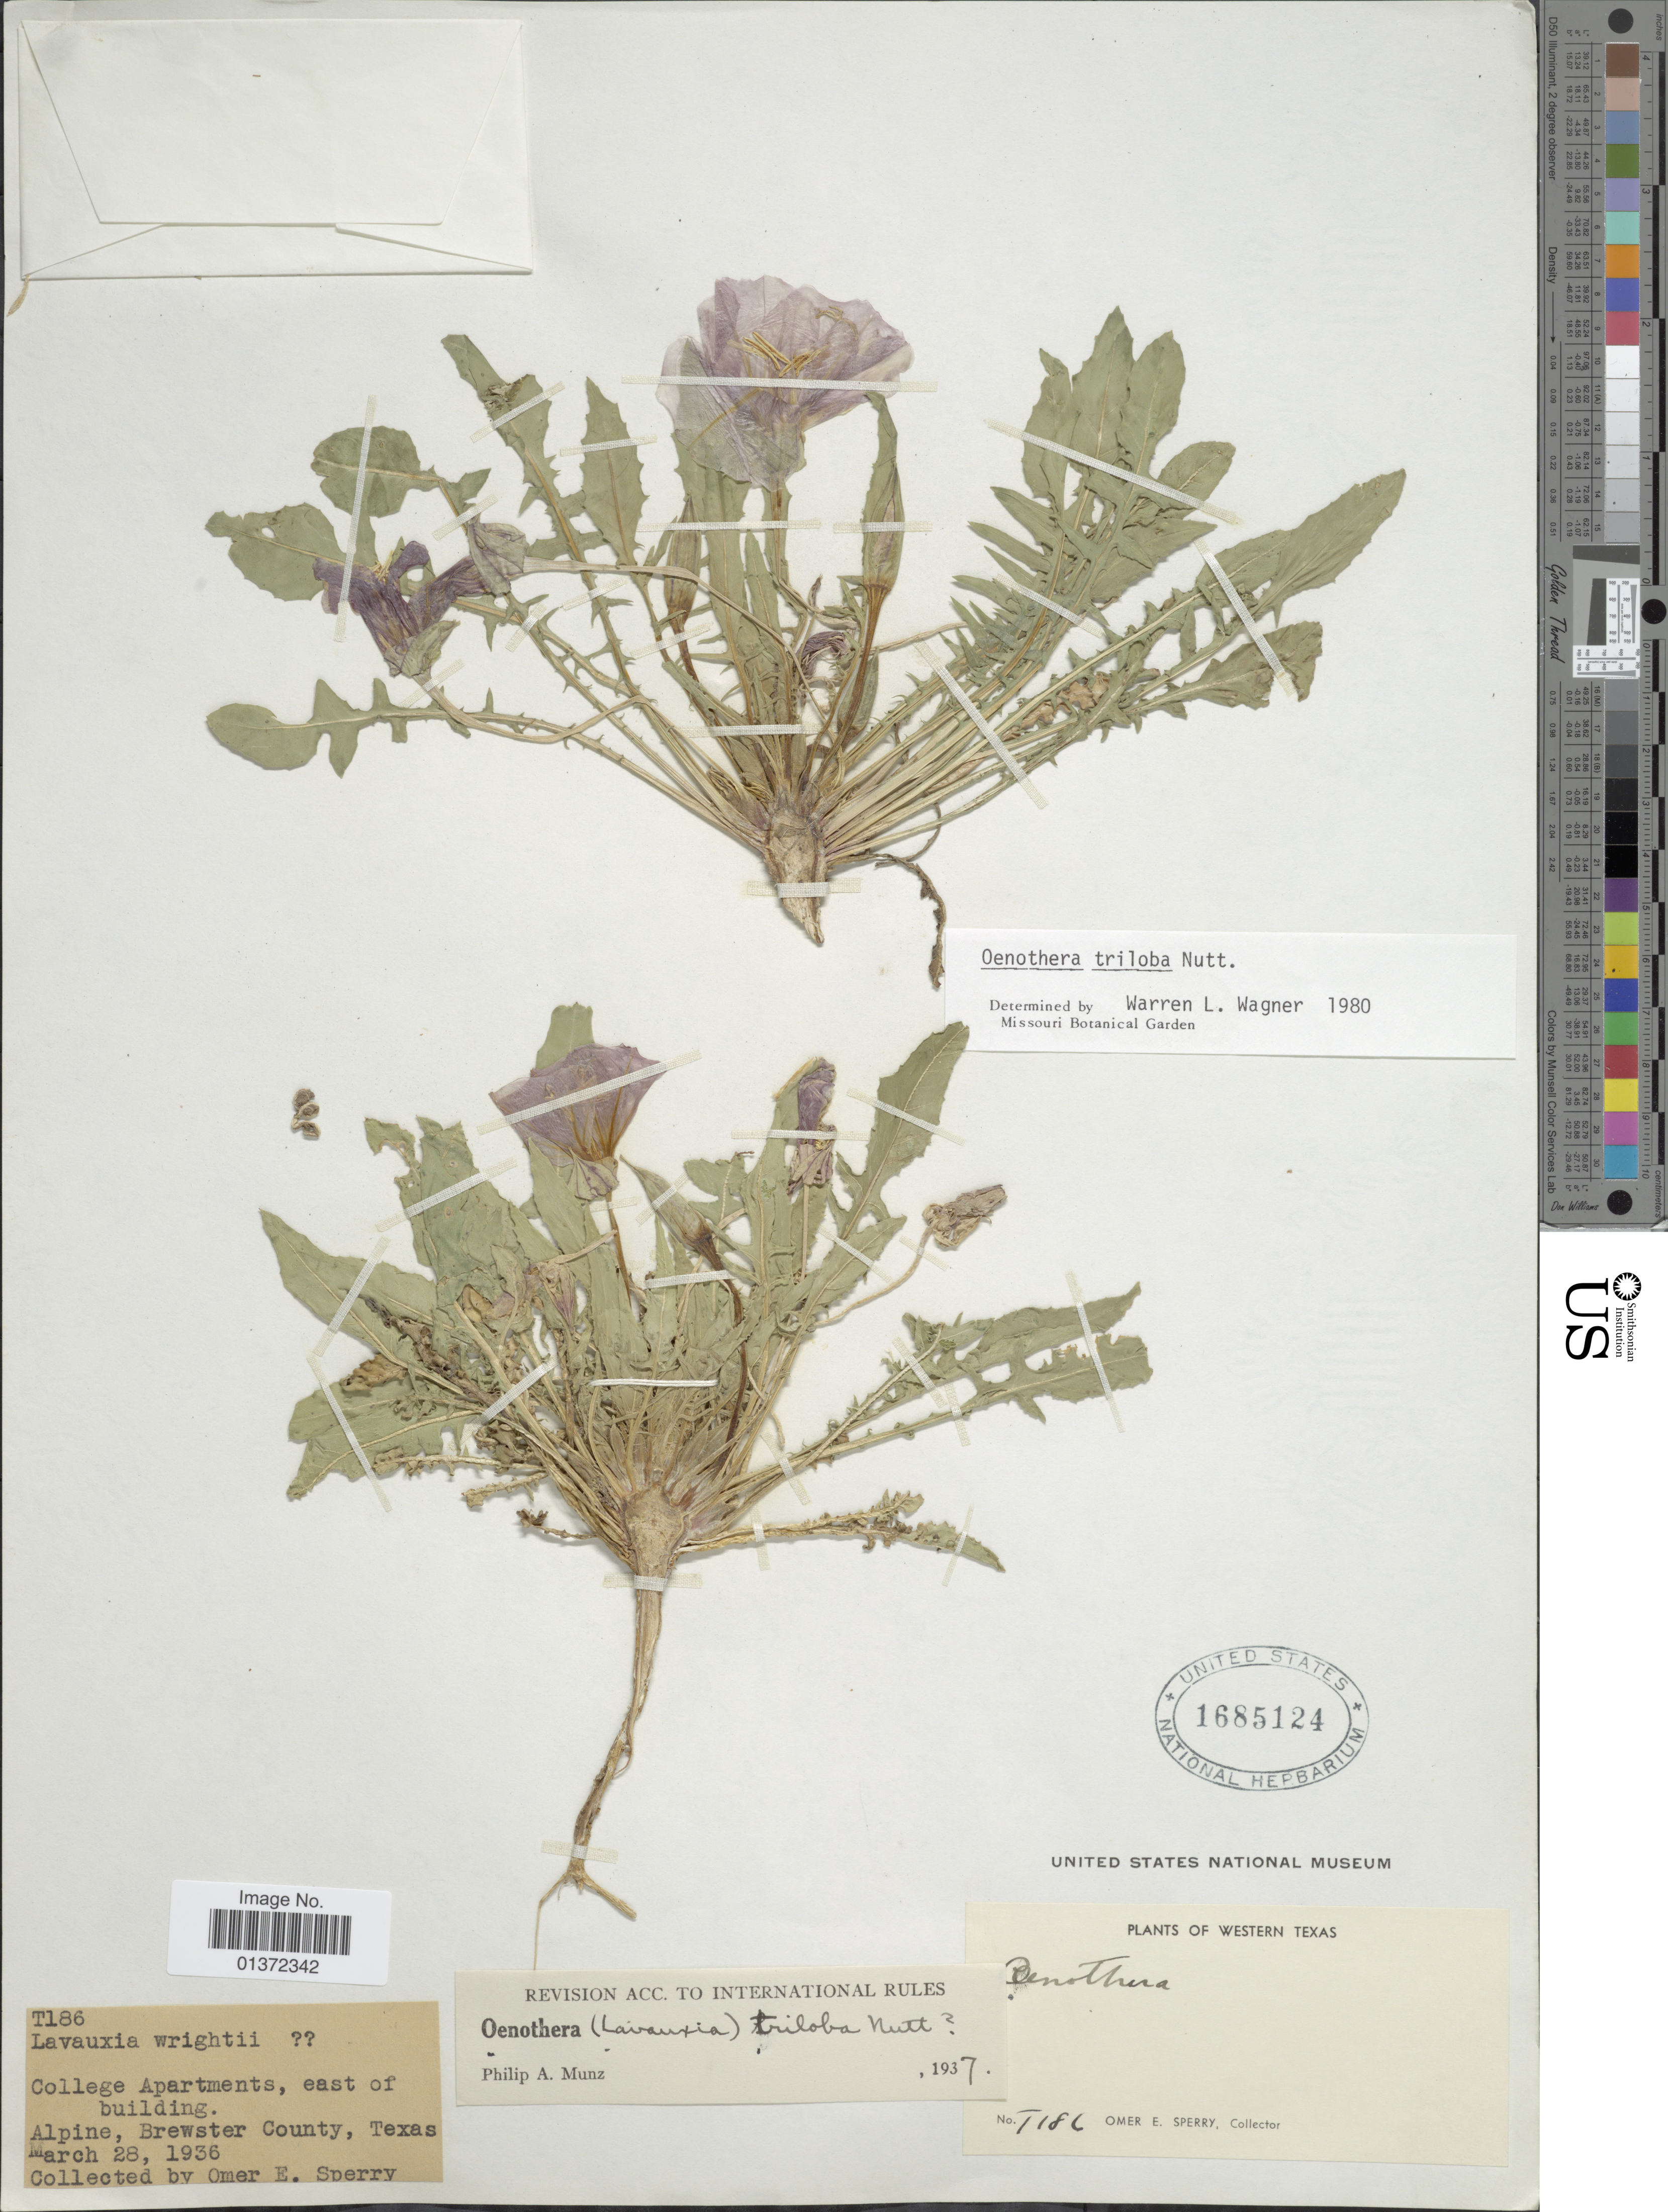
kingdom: Plantae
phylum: Tracheophyta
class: Magnoliopsida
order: Myrtales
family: Onagraceae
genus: Oenothera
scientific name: Oenothera triloba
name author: Nutt.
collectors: O. E. Sperry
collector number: T186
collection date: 1936-03-28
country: United States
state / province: Texas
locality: College Apartments, east of building, Alpine, Brewster County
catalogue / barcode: US 1685124